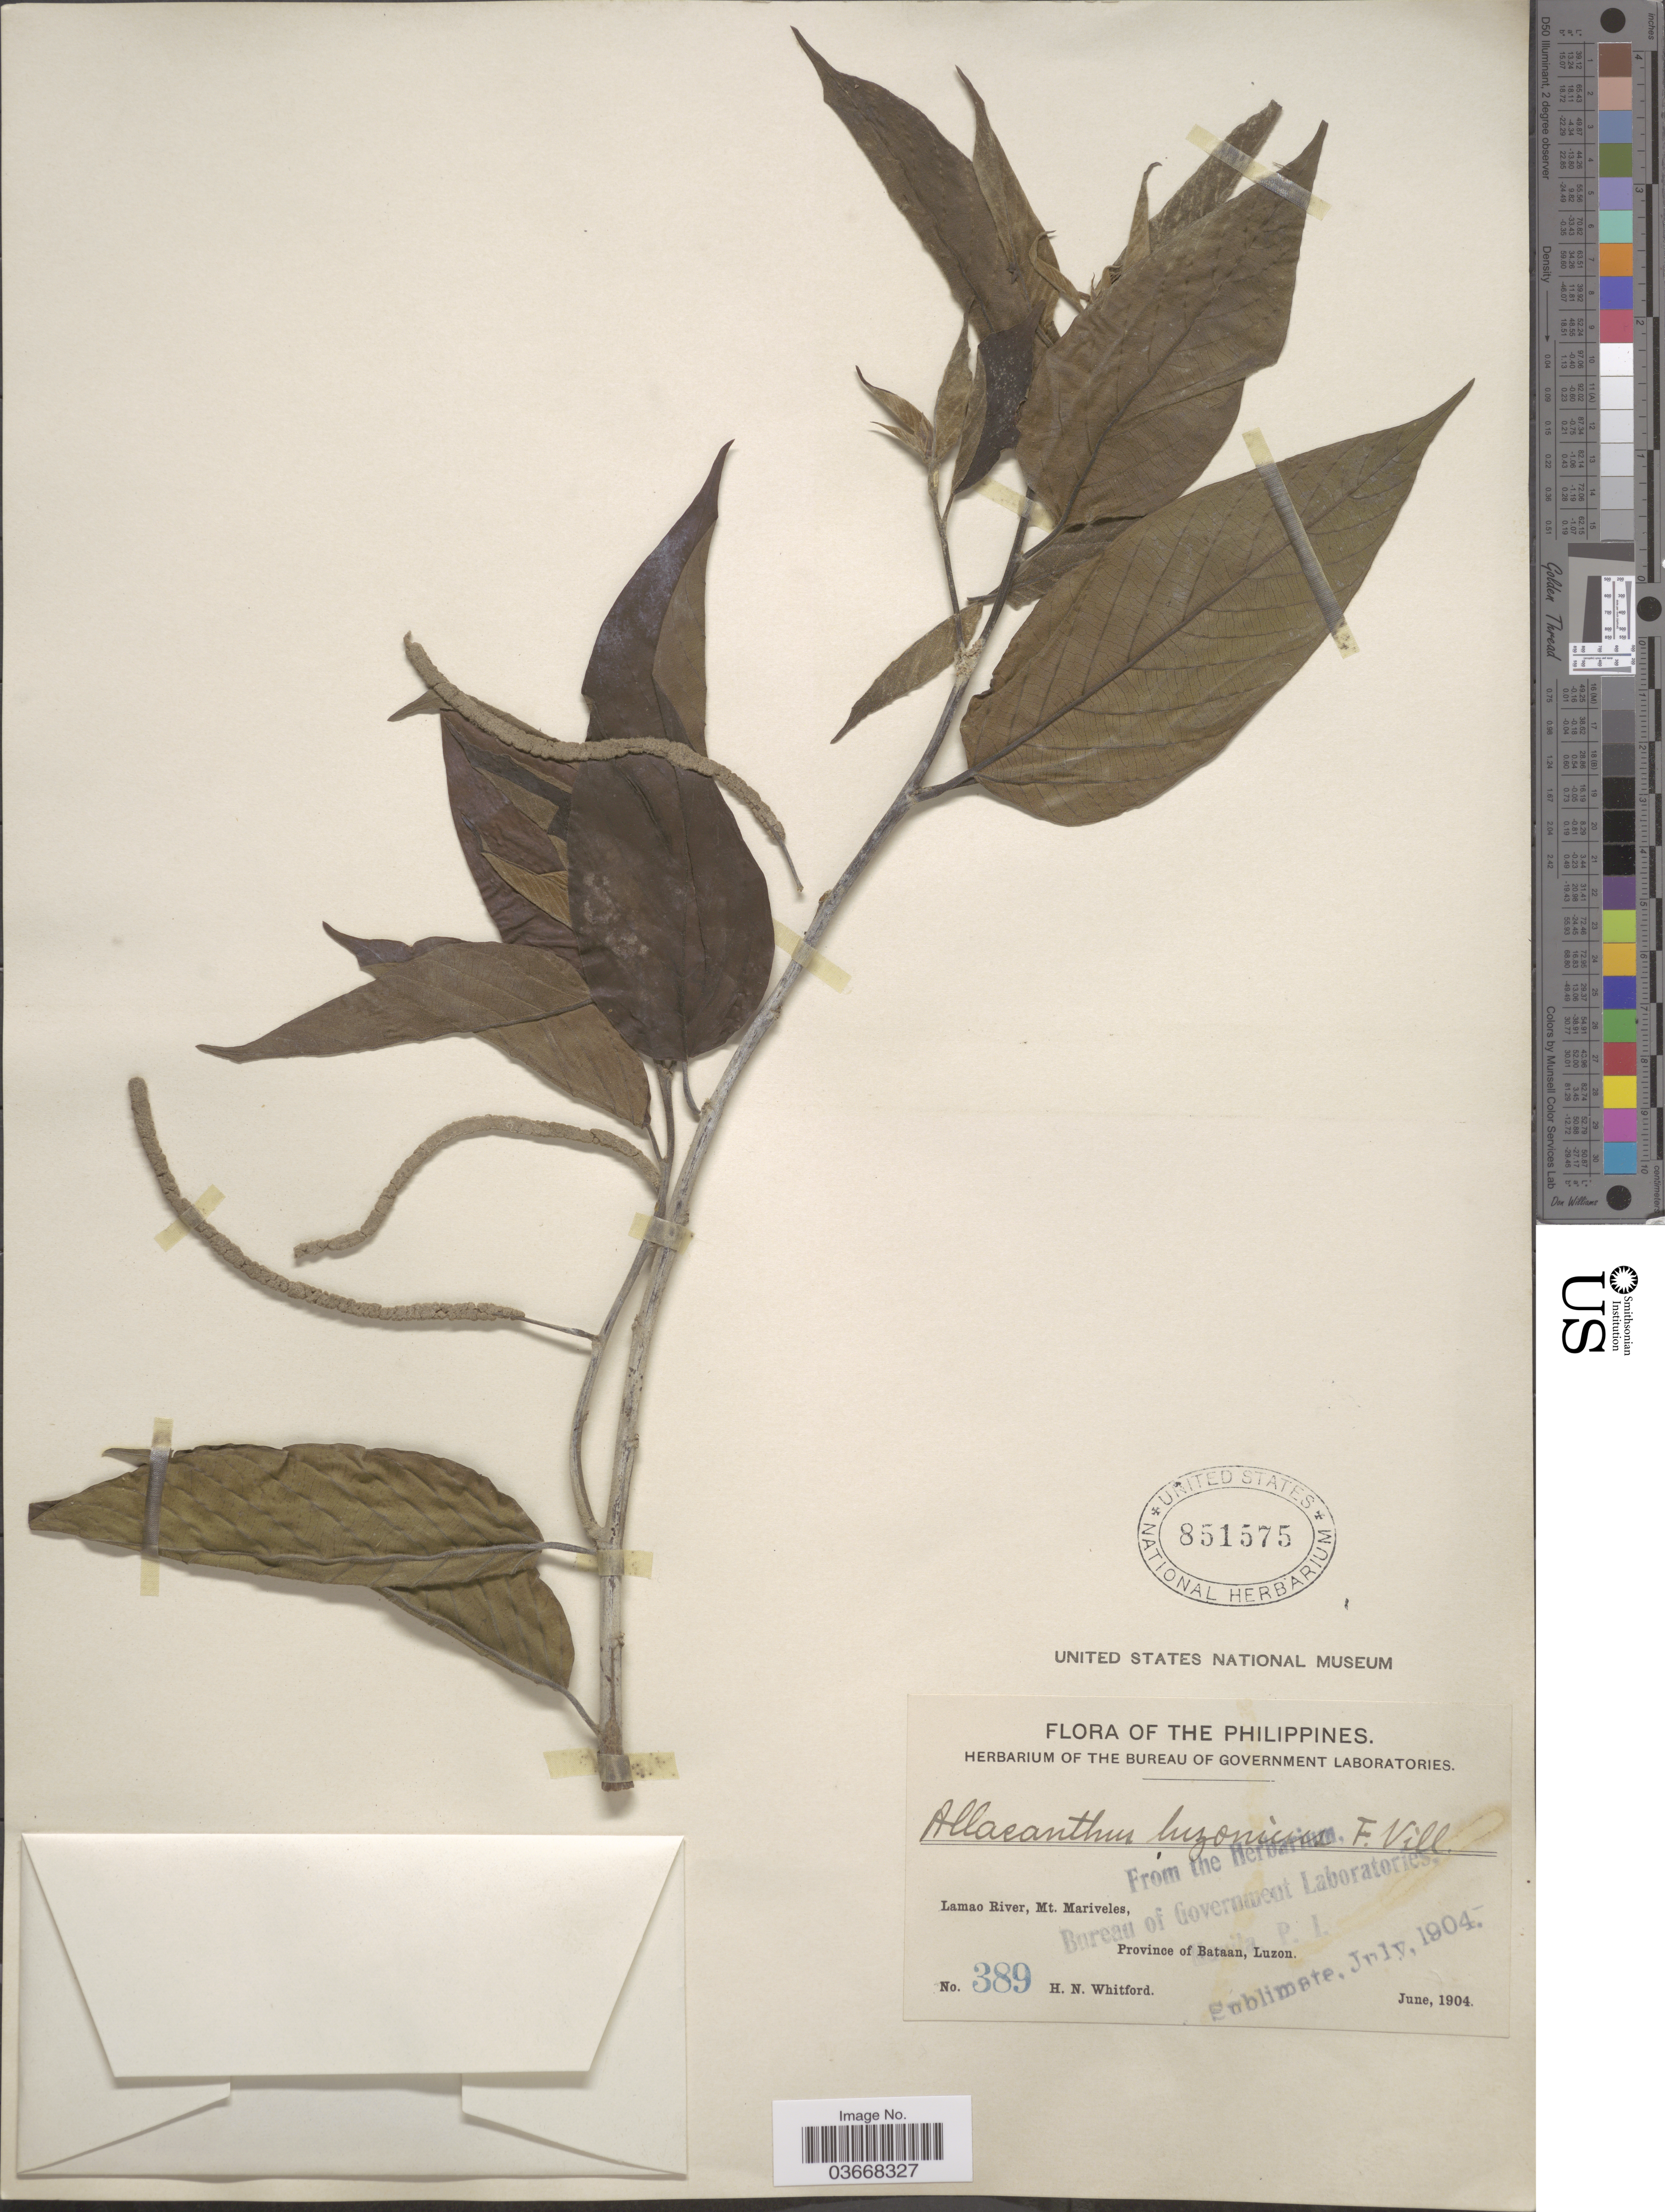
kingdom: Plantae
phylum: Tracheophyta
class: Magnoliopsida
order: Rosales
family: Moraceae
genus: Allaeanthus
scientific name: Allaeanthus luzonicus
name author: Fern.-Vill.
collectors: H. N. Whitford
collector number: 389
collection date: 1904-06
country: Philippines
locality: Lamao River, Mt. Mariveles, Province of Bataan, Luzon.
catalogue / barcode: US 851575